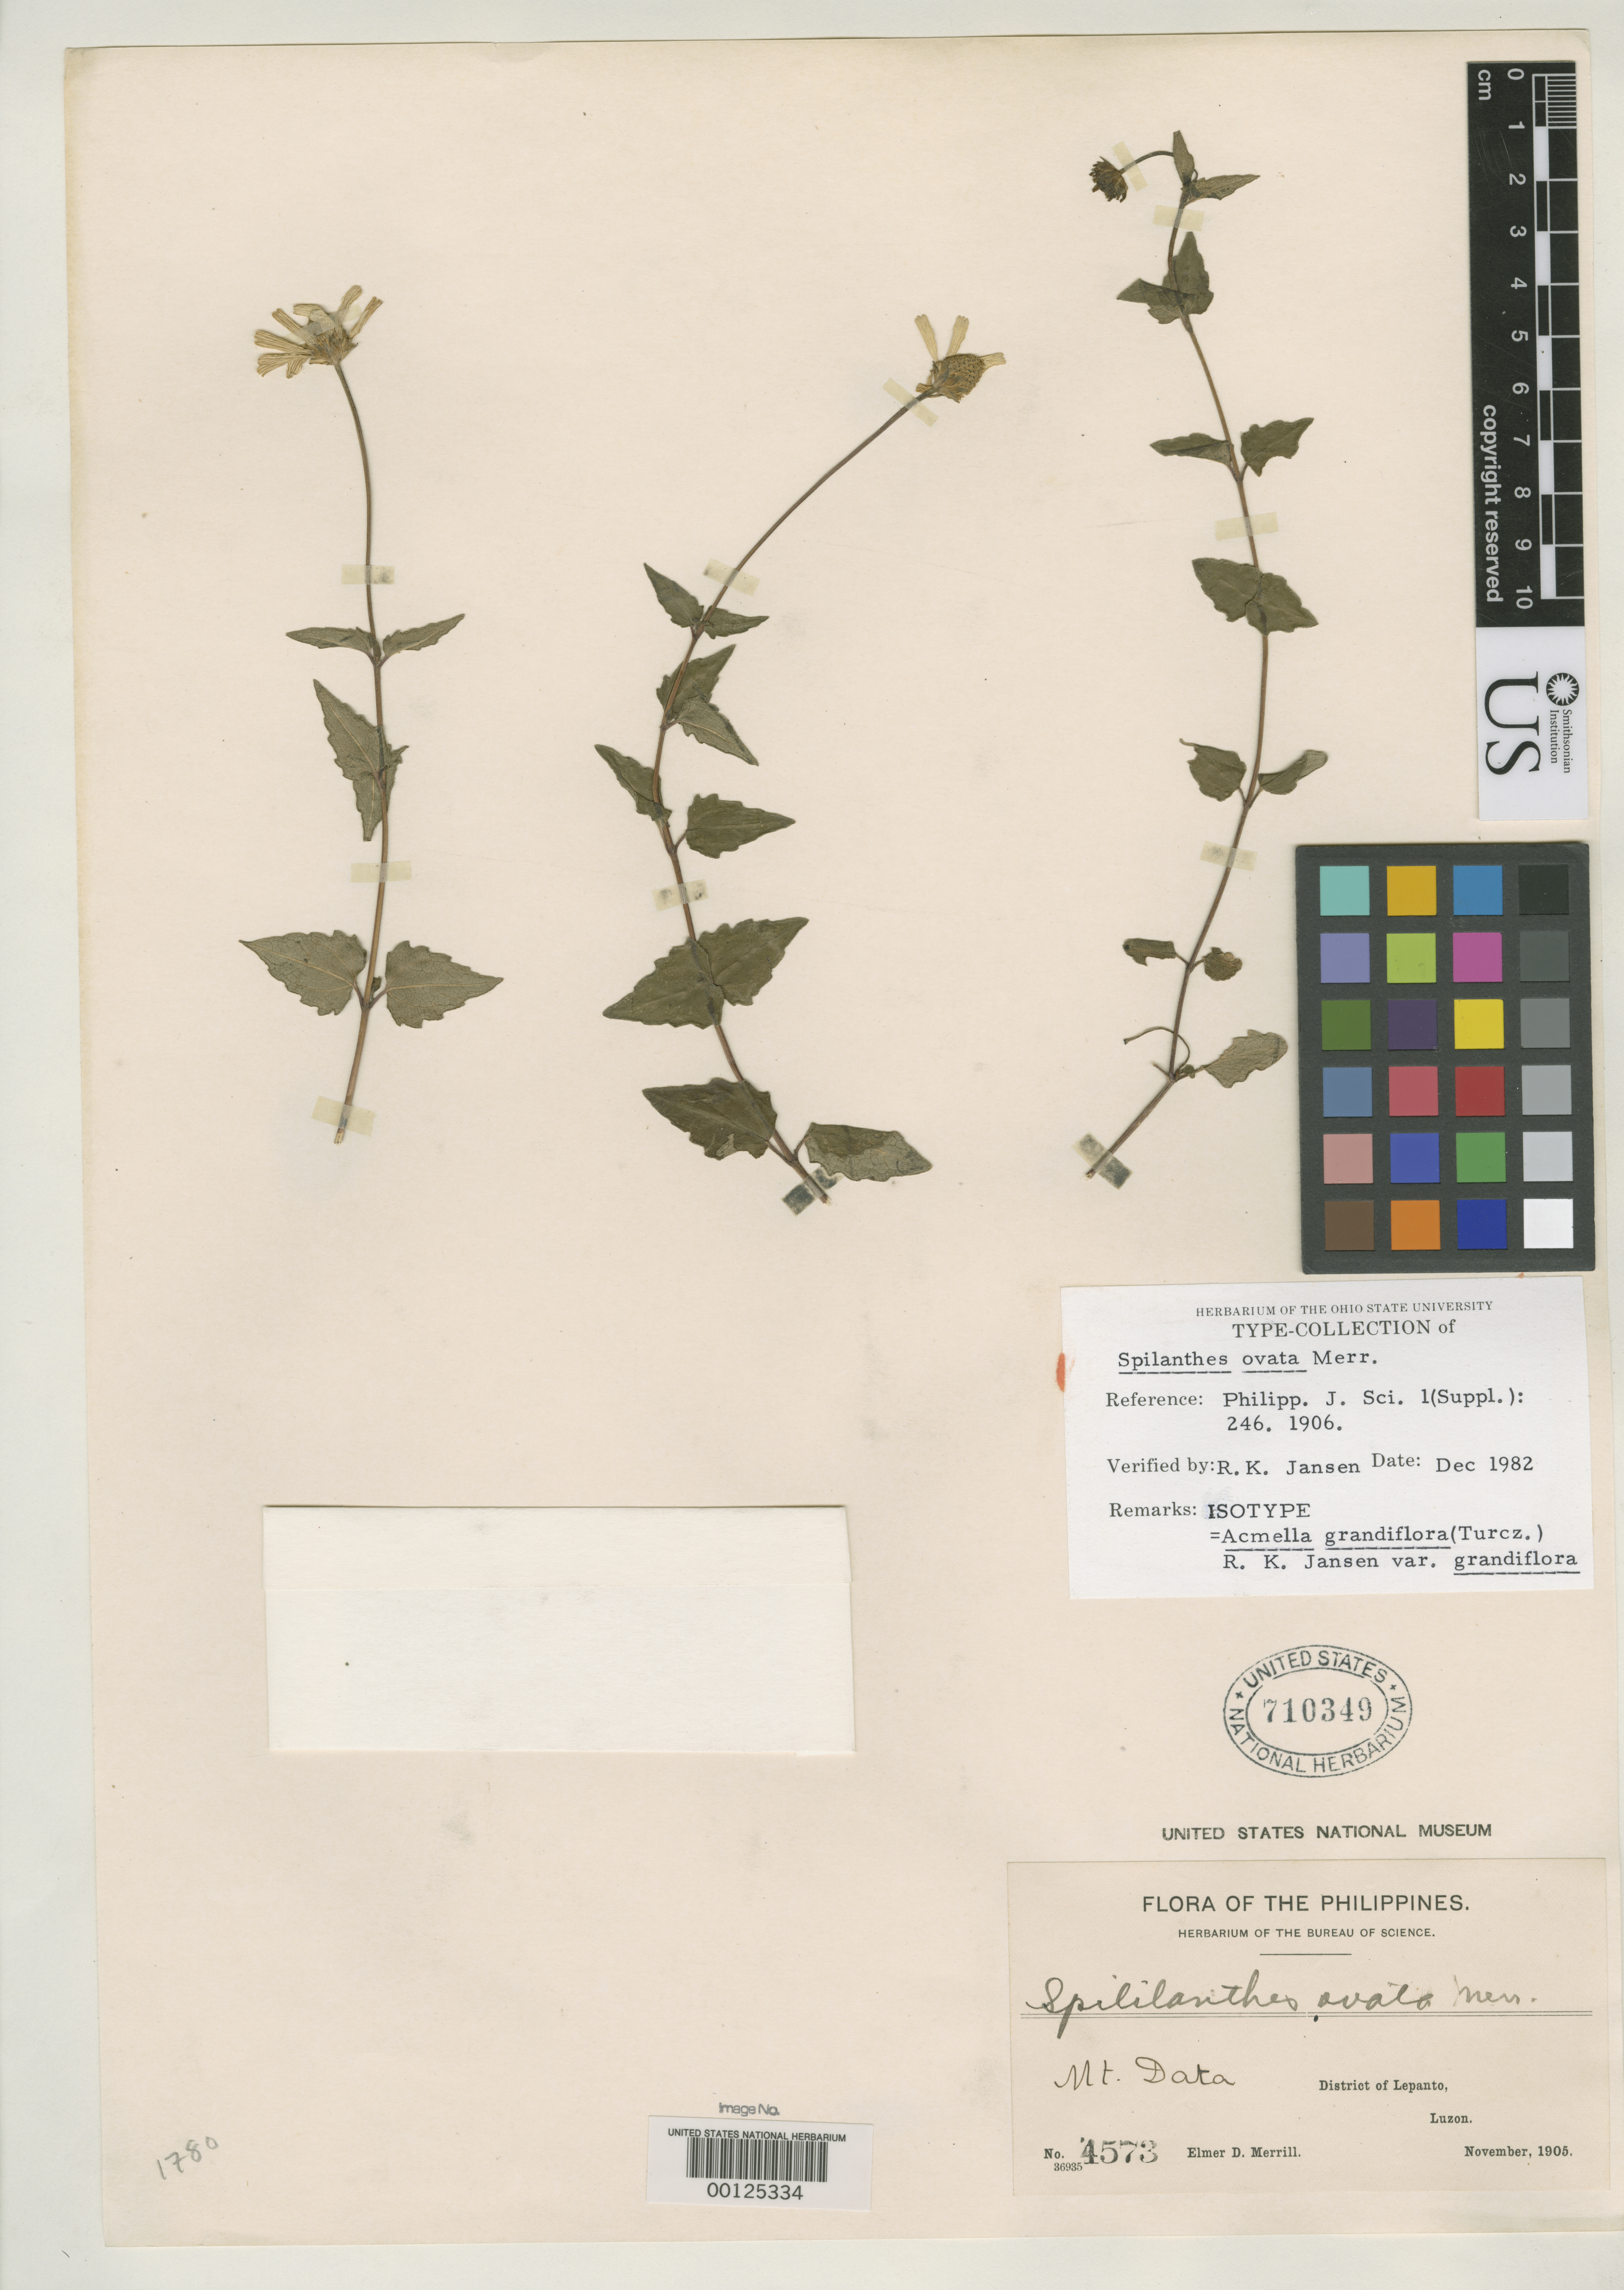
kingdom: Plantae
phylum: Tracheophyta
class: Magnoliopsida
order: Asterales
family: Asteraceae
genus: Spilanthes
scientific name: Spilanthes ovata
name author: Merr.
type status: Isotype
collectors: E. D. Merrill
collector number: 4573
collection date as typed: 04 Nov 1905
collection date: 1905-11-04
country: Philippines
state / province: Cordillera (Administrative Region)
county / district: Mountain province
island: Luzon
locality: District of Lepanto, Mt. Data.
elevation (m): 2100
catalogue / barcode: US 710349